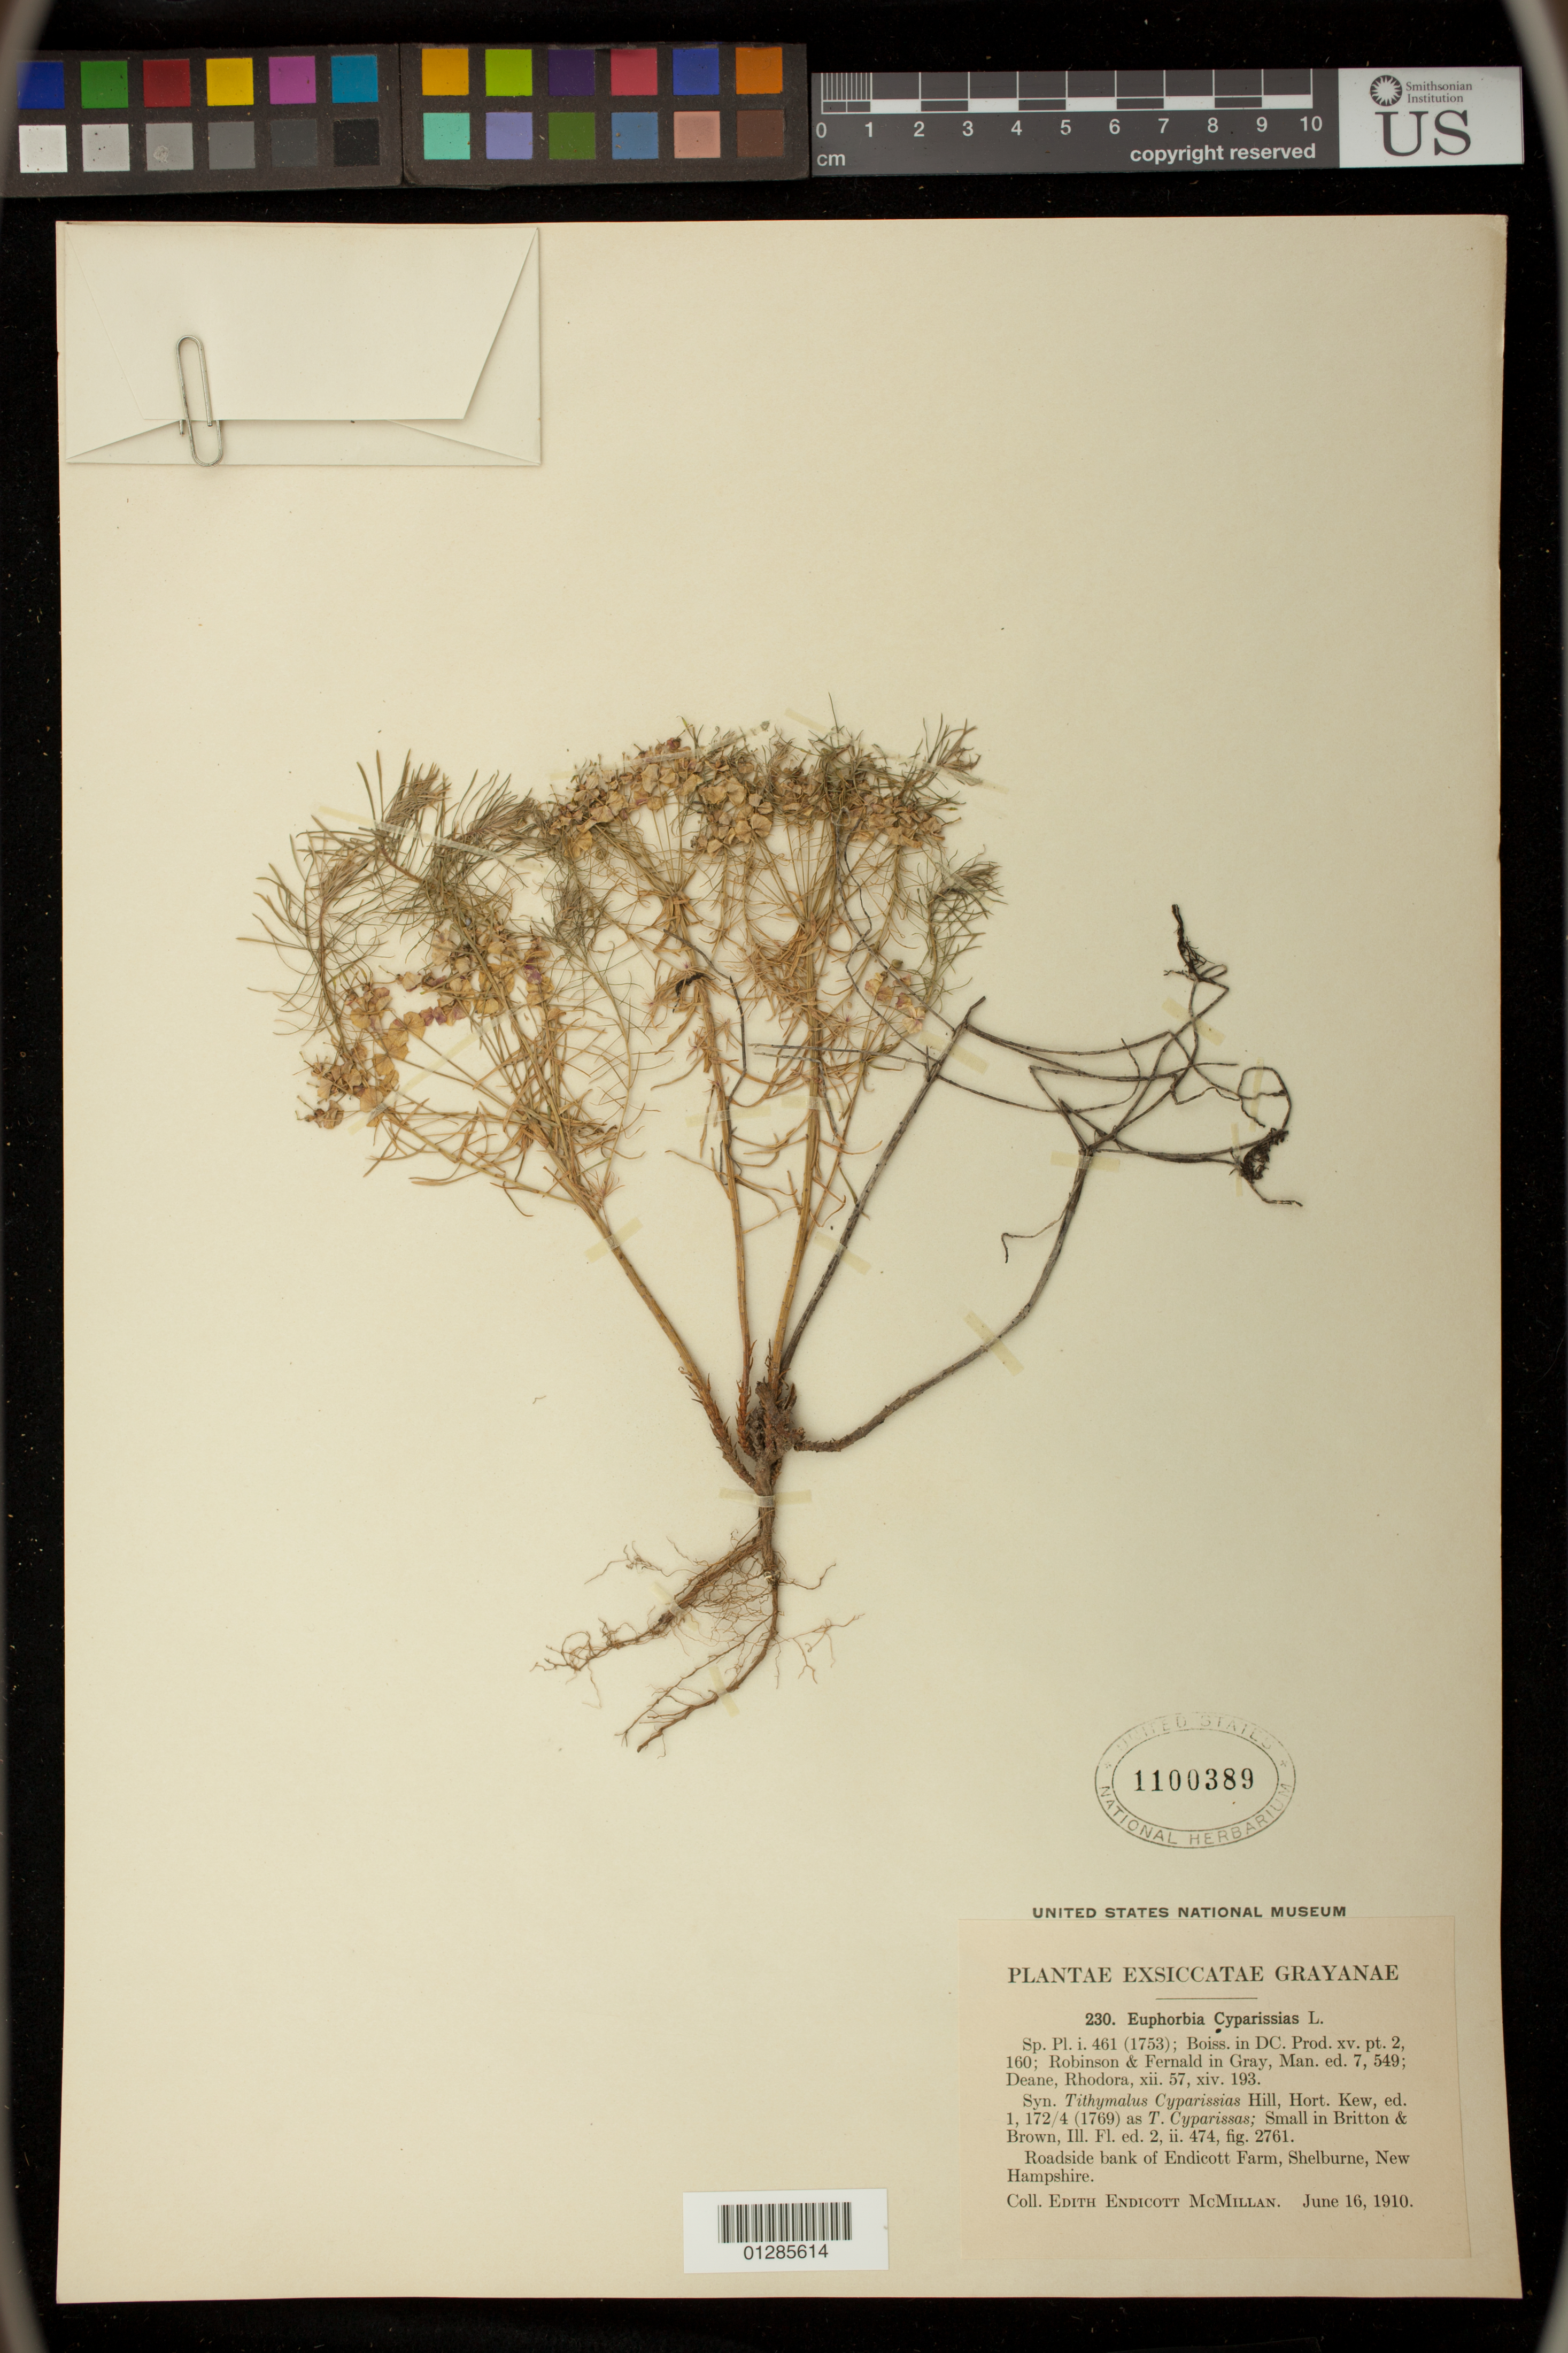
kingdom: Plantae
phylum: Tracheophyta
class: Magnoliopsida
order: Malpighiales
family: Euphorbiaceae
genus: Euphorbia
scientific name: Euphorbia cyparissias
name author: L.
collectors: E. McMillan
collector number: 230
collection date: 1910-06-16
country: United States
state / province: New Hampshire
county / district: Coos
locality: Shelburne, Endicott Farm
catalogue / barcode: US 1100389